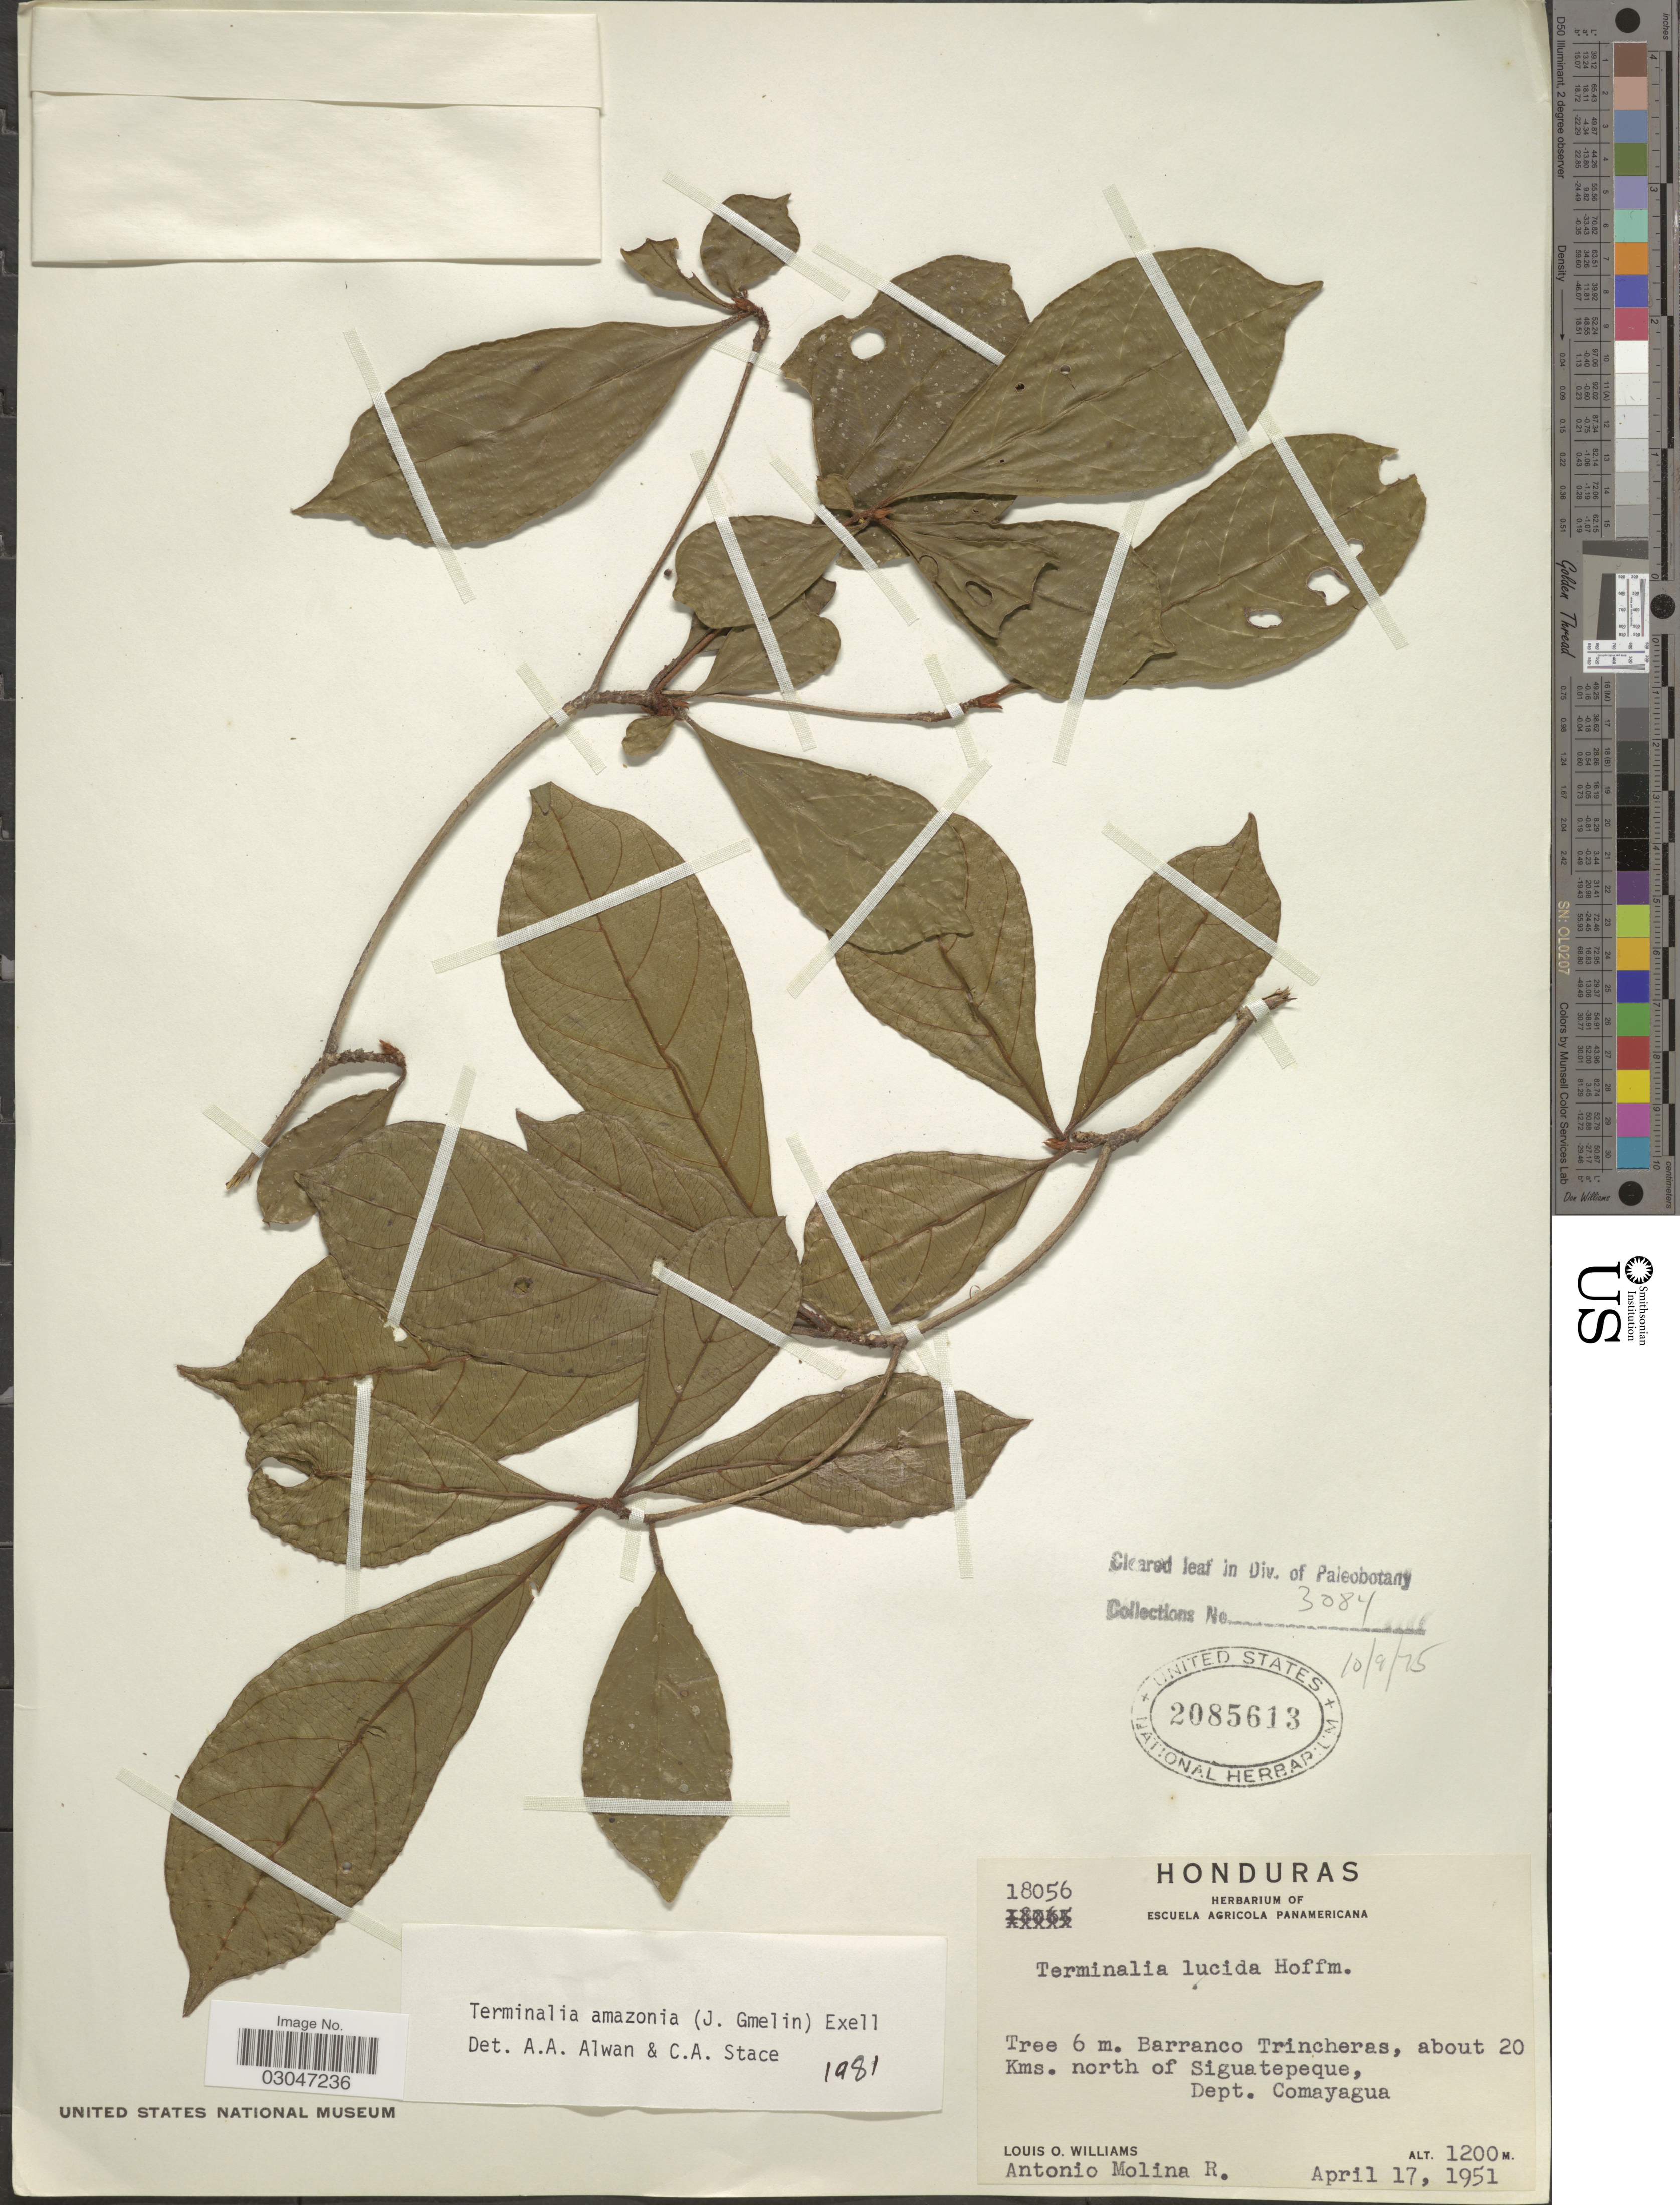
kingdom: Plantae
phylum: Tracheophyta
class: Magnoliopsida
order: Myrtales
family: Combretaceae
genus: Terminalia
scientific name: Terminalia amazonia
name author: (J.F. Gmel.) Exell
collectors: L. O. Williams & A. Molina R.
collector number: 18056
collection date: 1951-04-17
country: Honduras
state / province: Comayagua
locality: Barranco Trincheras, about 20 Kms. north of Siguatepeque, Dept. Comayagua.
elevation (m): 1200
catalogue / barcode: US 2085613